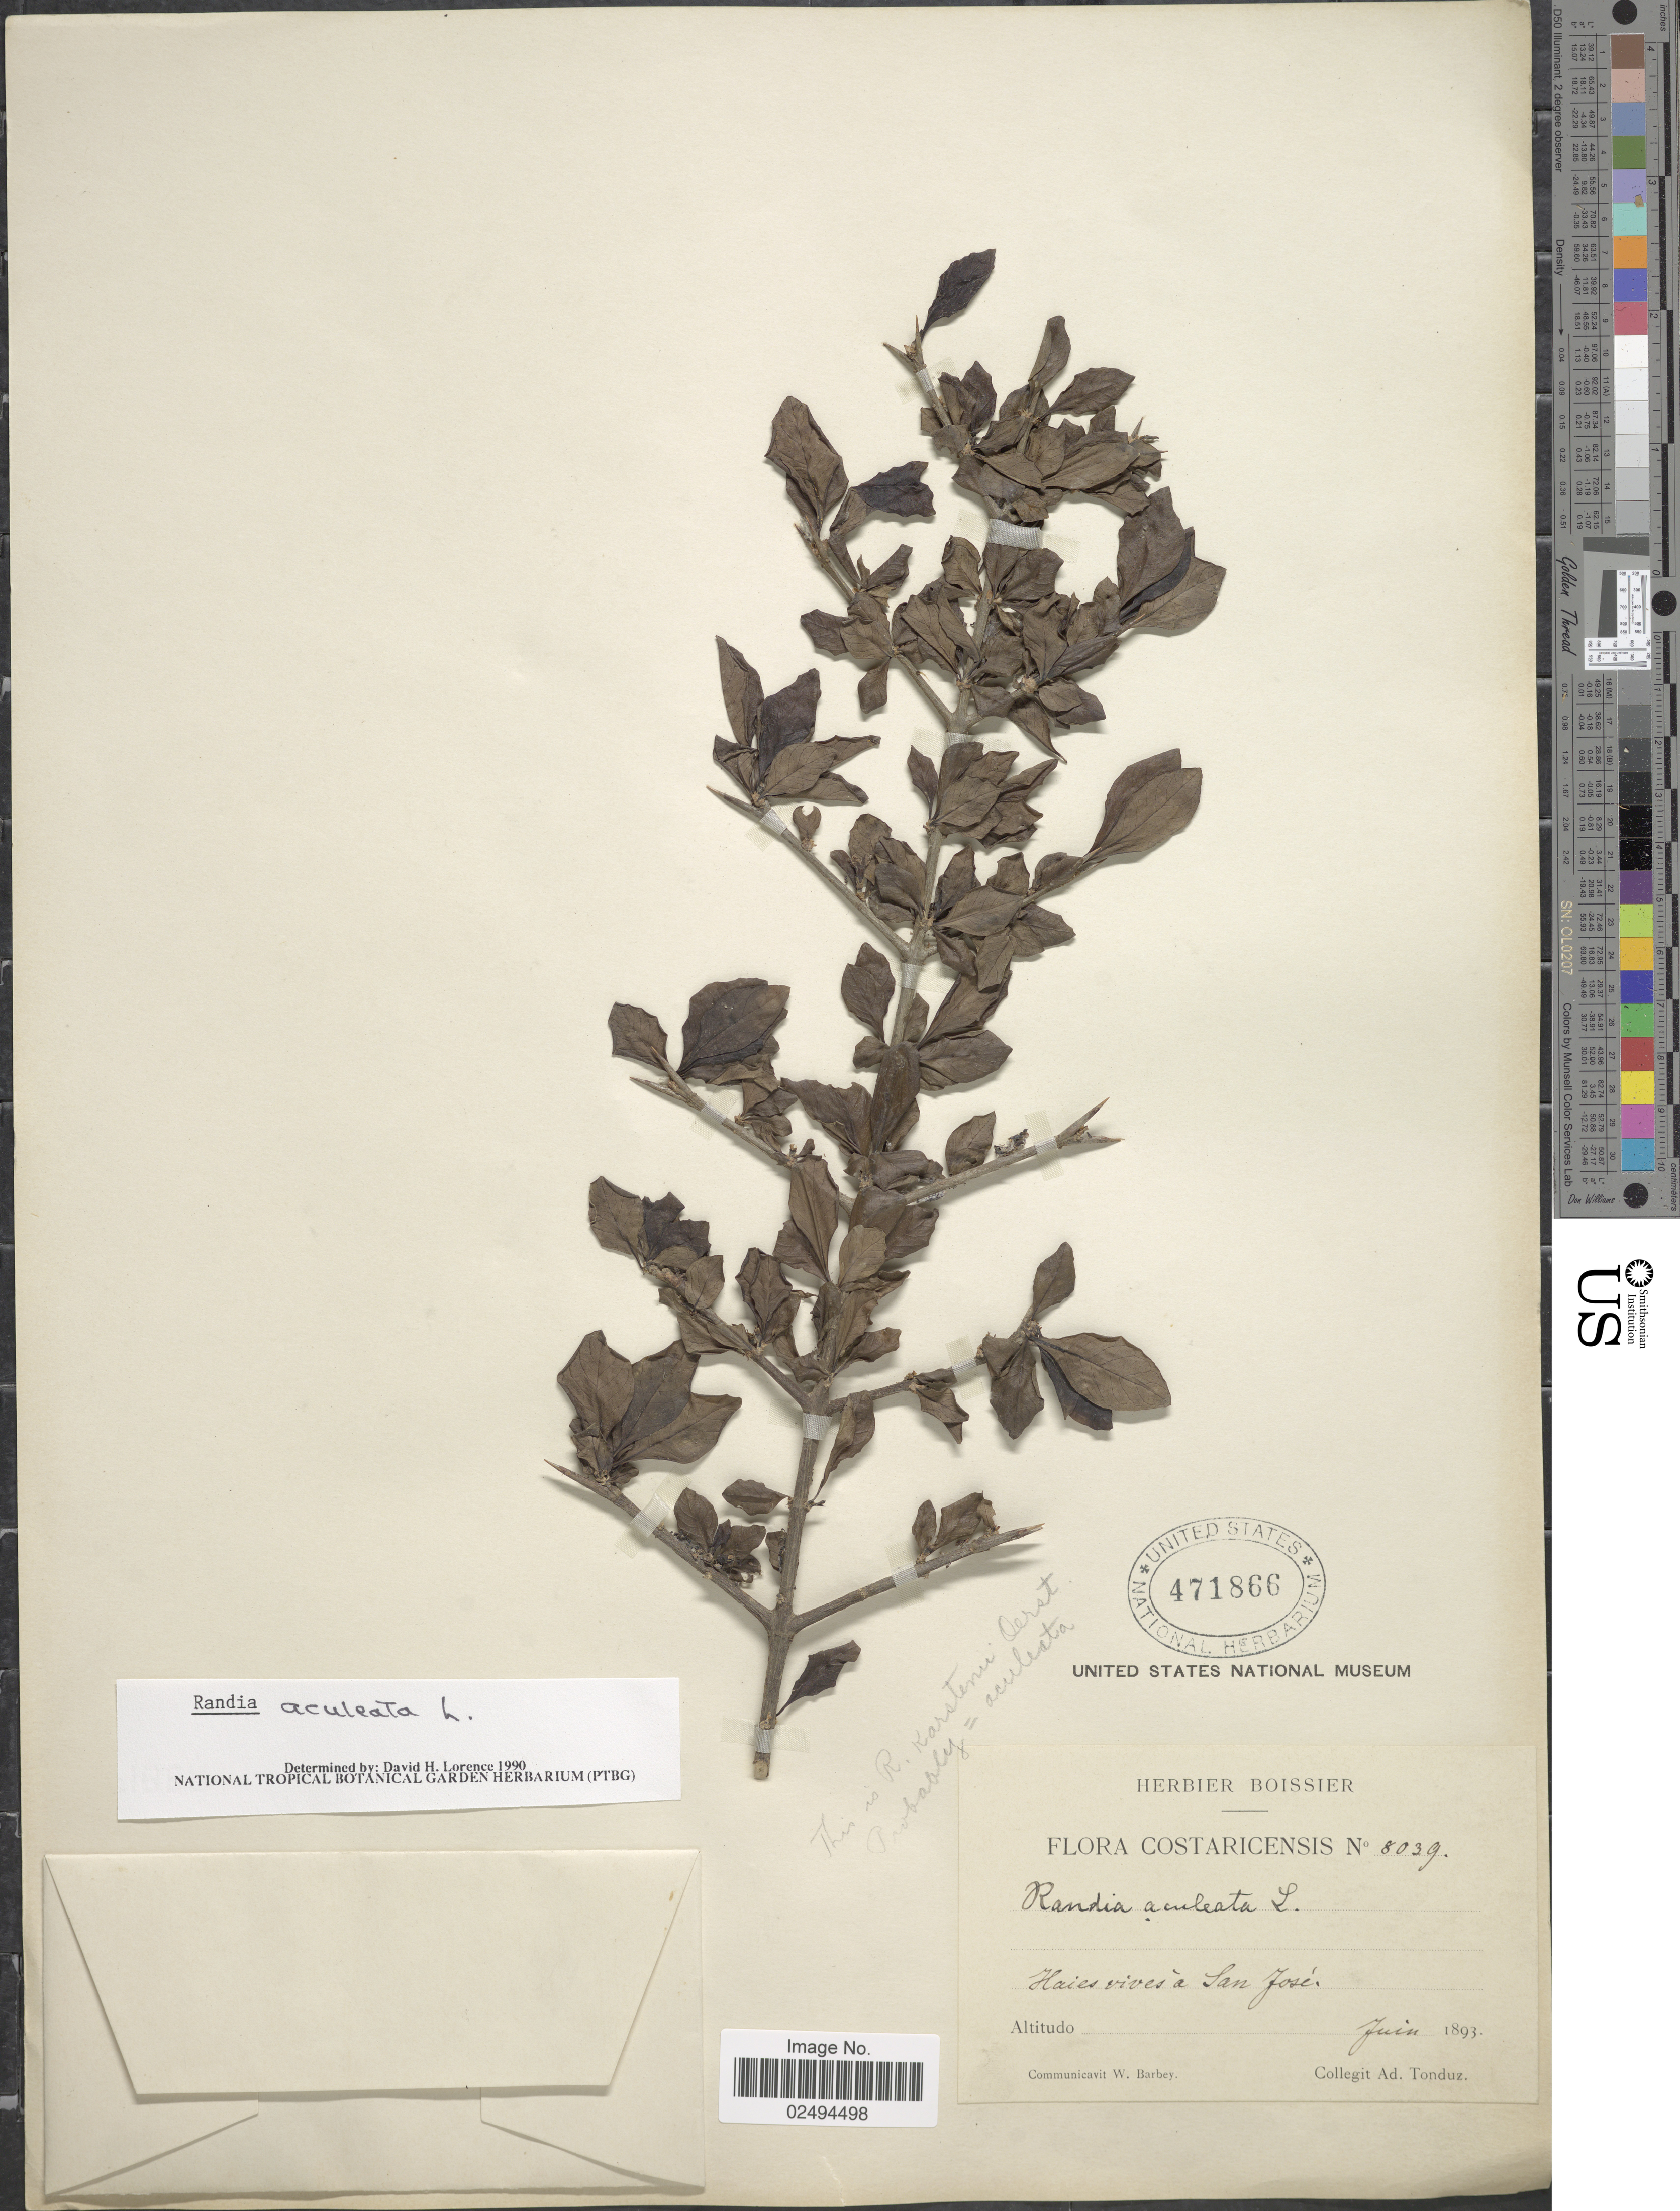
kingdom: Plantae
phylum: Tracheophyta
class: Magnoliopsida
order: Gentianales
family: Rubiaceae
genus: Randia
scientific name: Randia aculeata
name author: L.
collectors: A. Tonduz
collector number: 8039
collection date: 1893-06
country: Costa Rica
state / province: San José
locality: Haies vives a San Jose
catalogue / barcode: US 471866